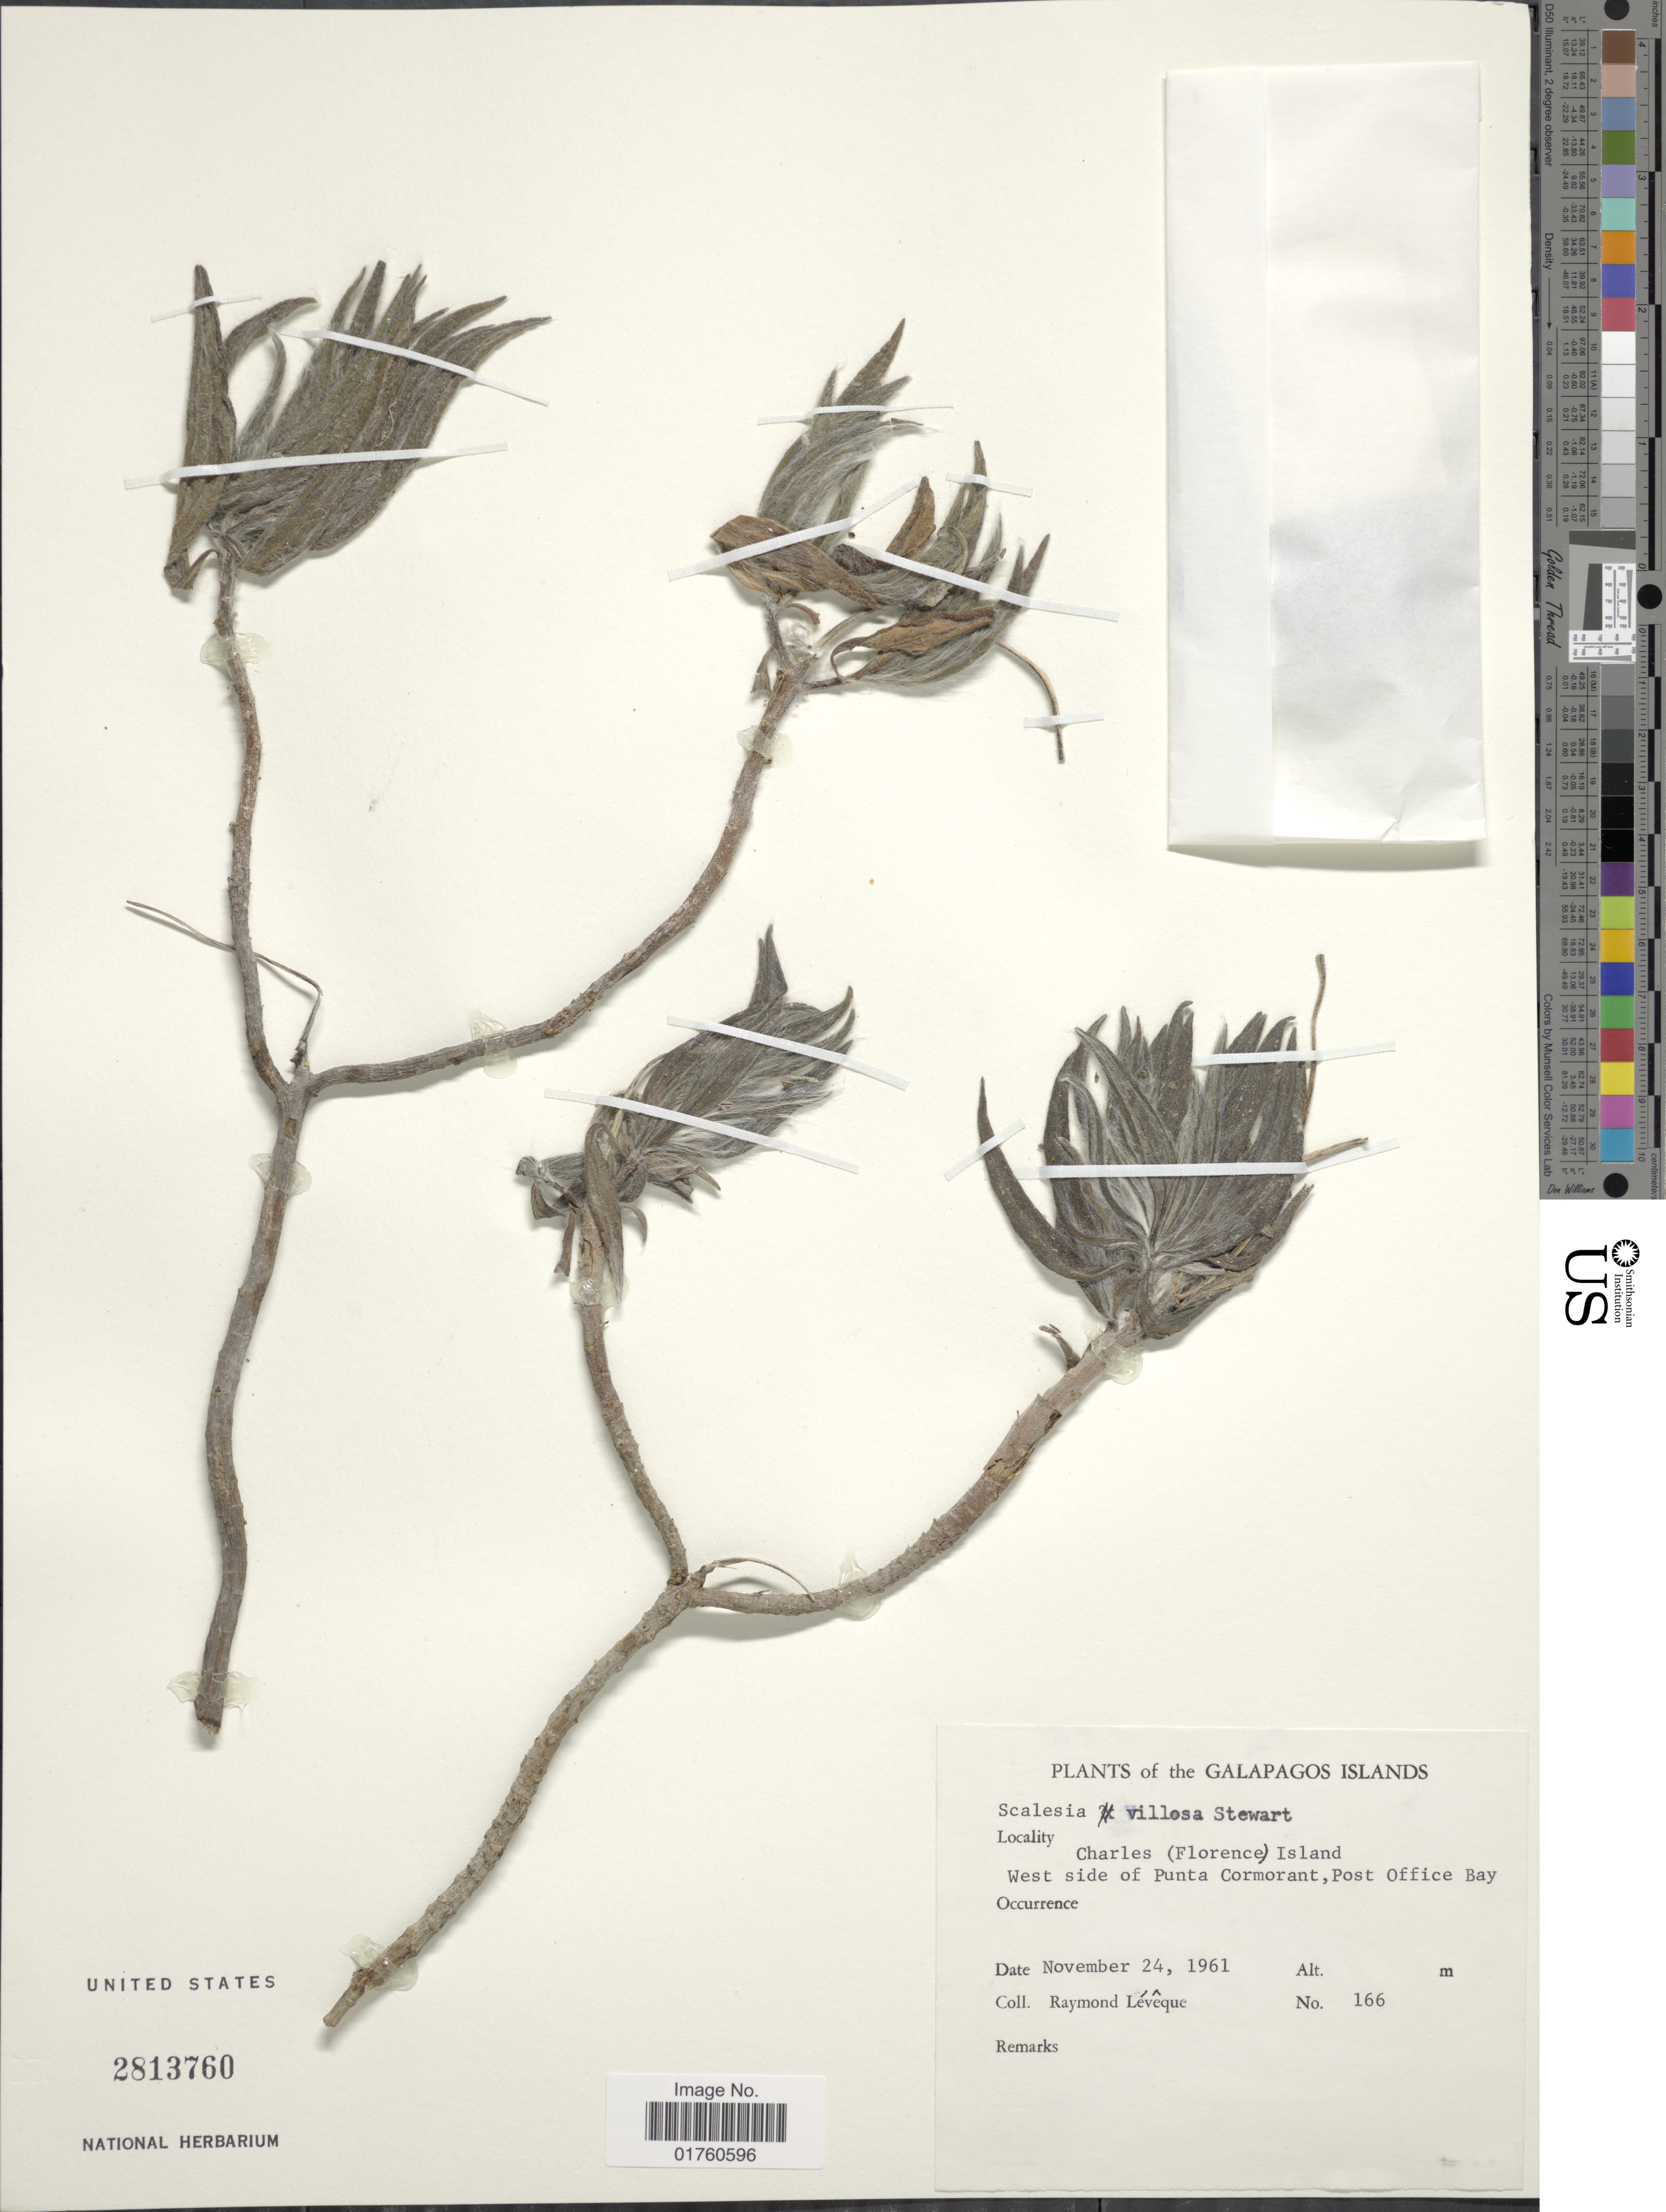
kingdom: Plantae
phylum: Tracheophyta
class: Magnoliopsida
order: Asterales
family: Asteraceae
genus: Scalesia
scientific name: Scalesia villosa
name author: Stewart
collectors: R. Lévêque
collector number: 166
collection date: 1961-11-24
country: Ecuador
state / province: Colón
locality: The Galapagos Islands, Charles (Florence) Island, West side of Punta Cormorant, Post Office Bay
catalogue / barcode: US 2813760